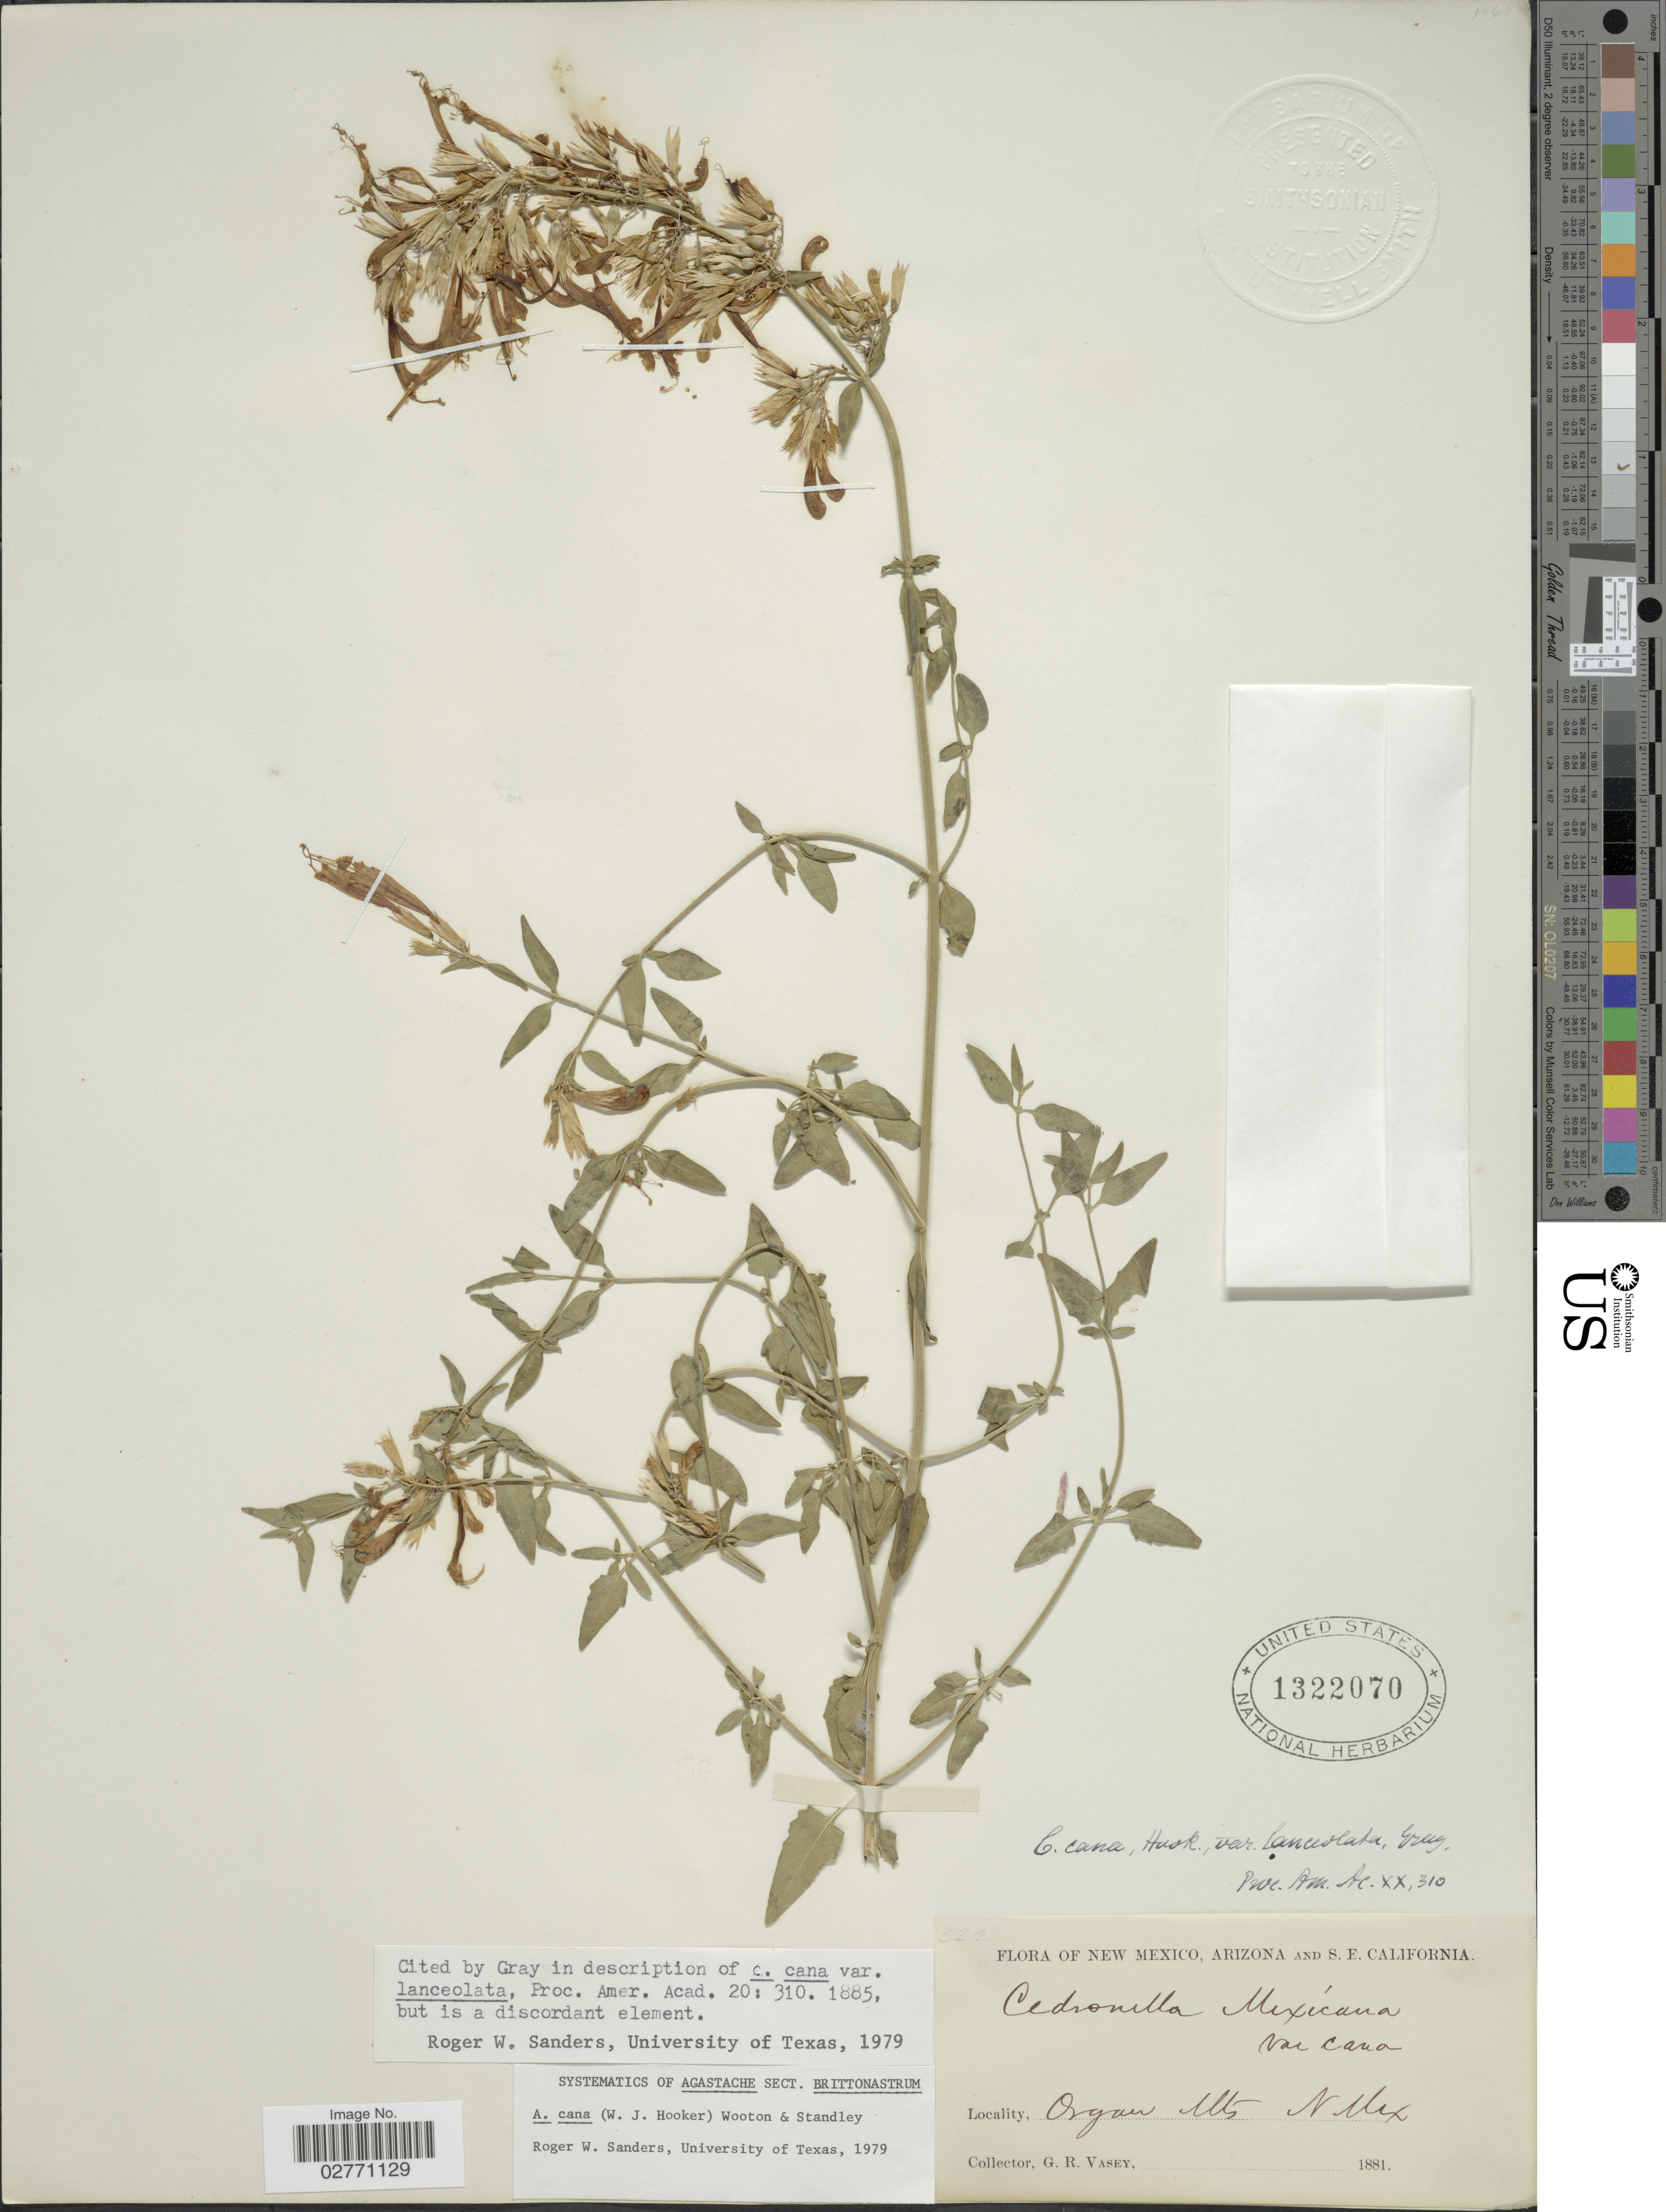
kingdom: Plantae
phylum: Tracheophyta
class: Magnoliopsida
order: Lamiales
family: Lamiaceae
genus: Agastache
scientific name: Agastache cana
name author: (Hook.) Wooton & Standl.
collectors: G. R. Vasey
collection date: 1881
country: United States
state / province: New Mexico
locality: Organ Mts.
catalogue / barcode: US 1322070